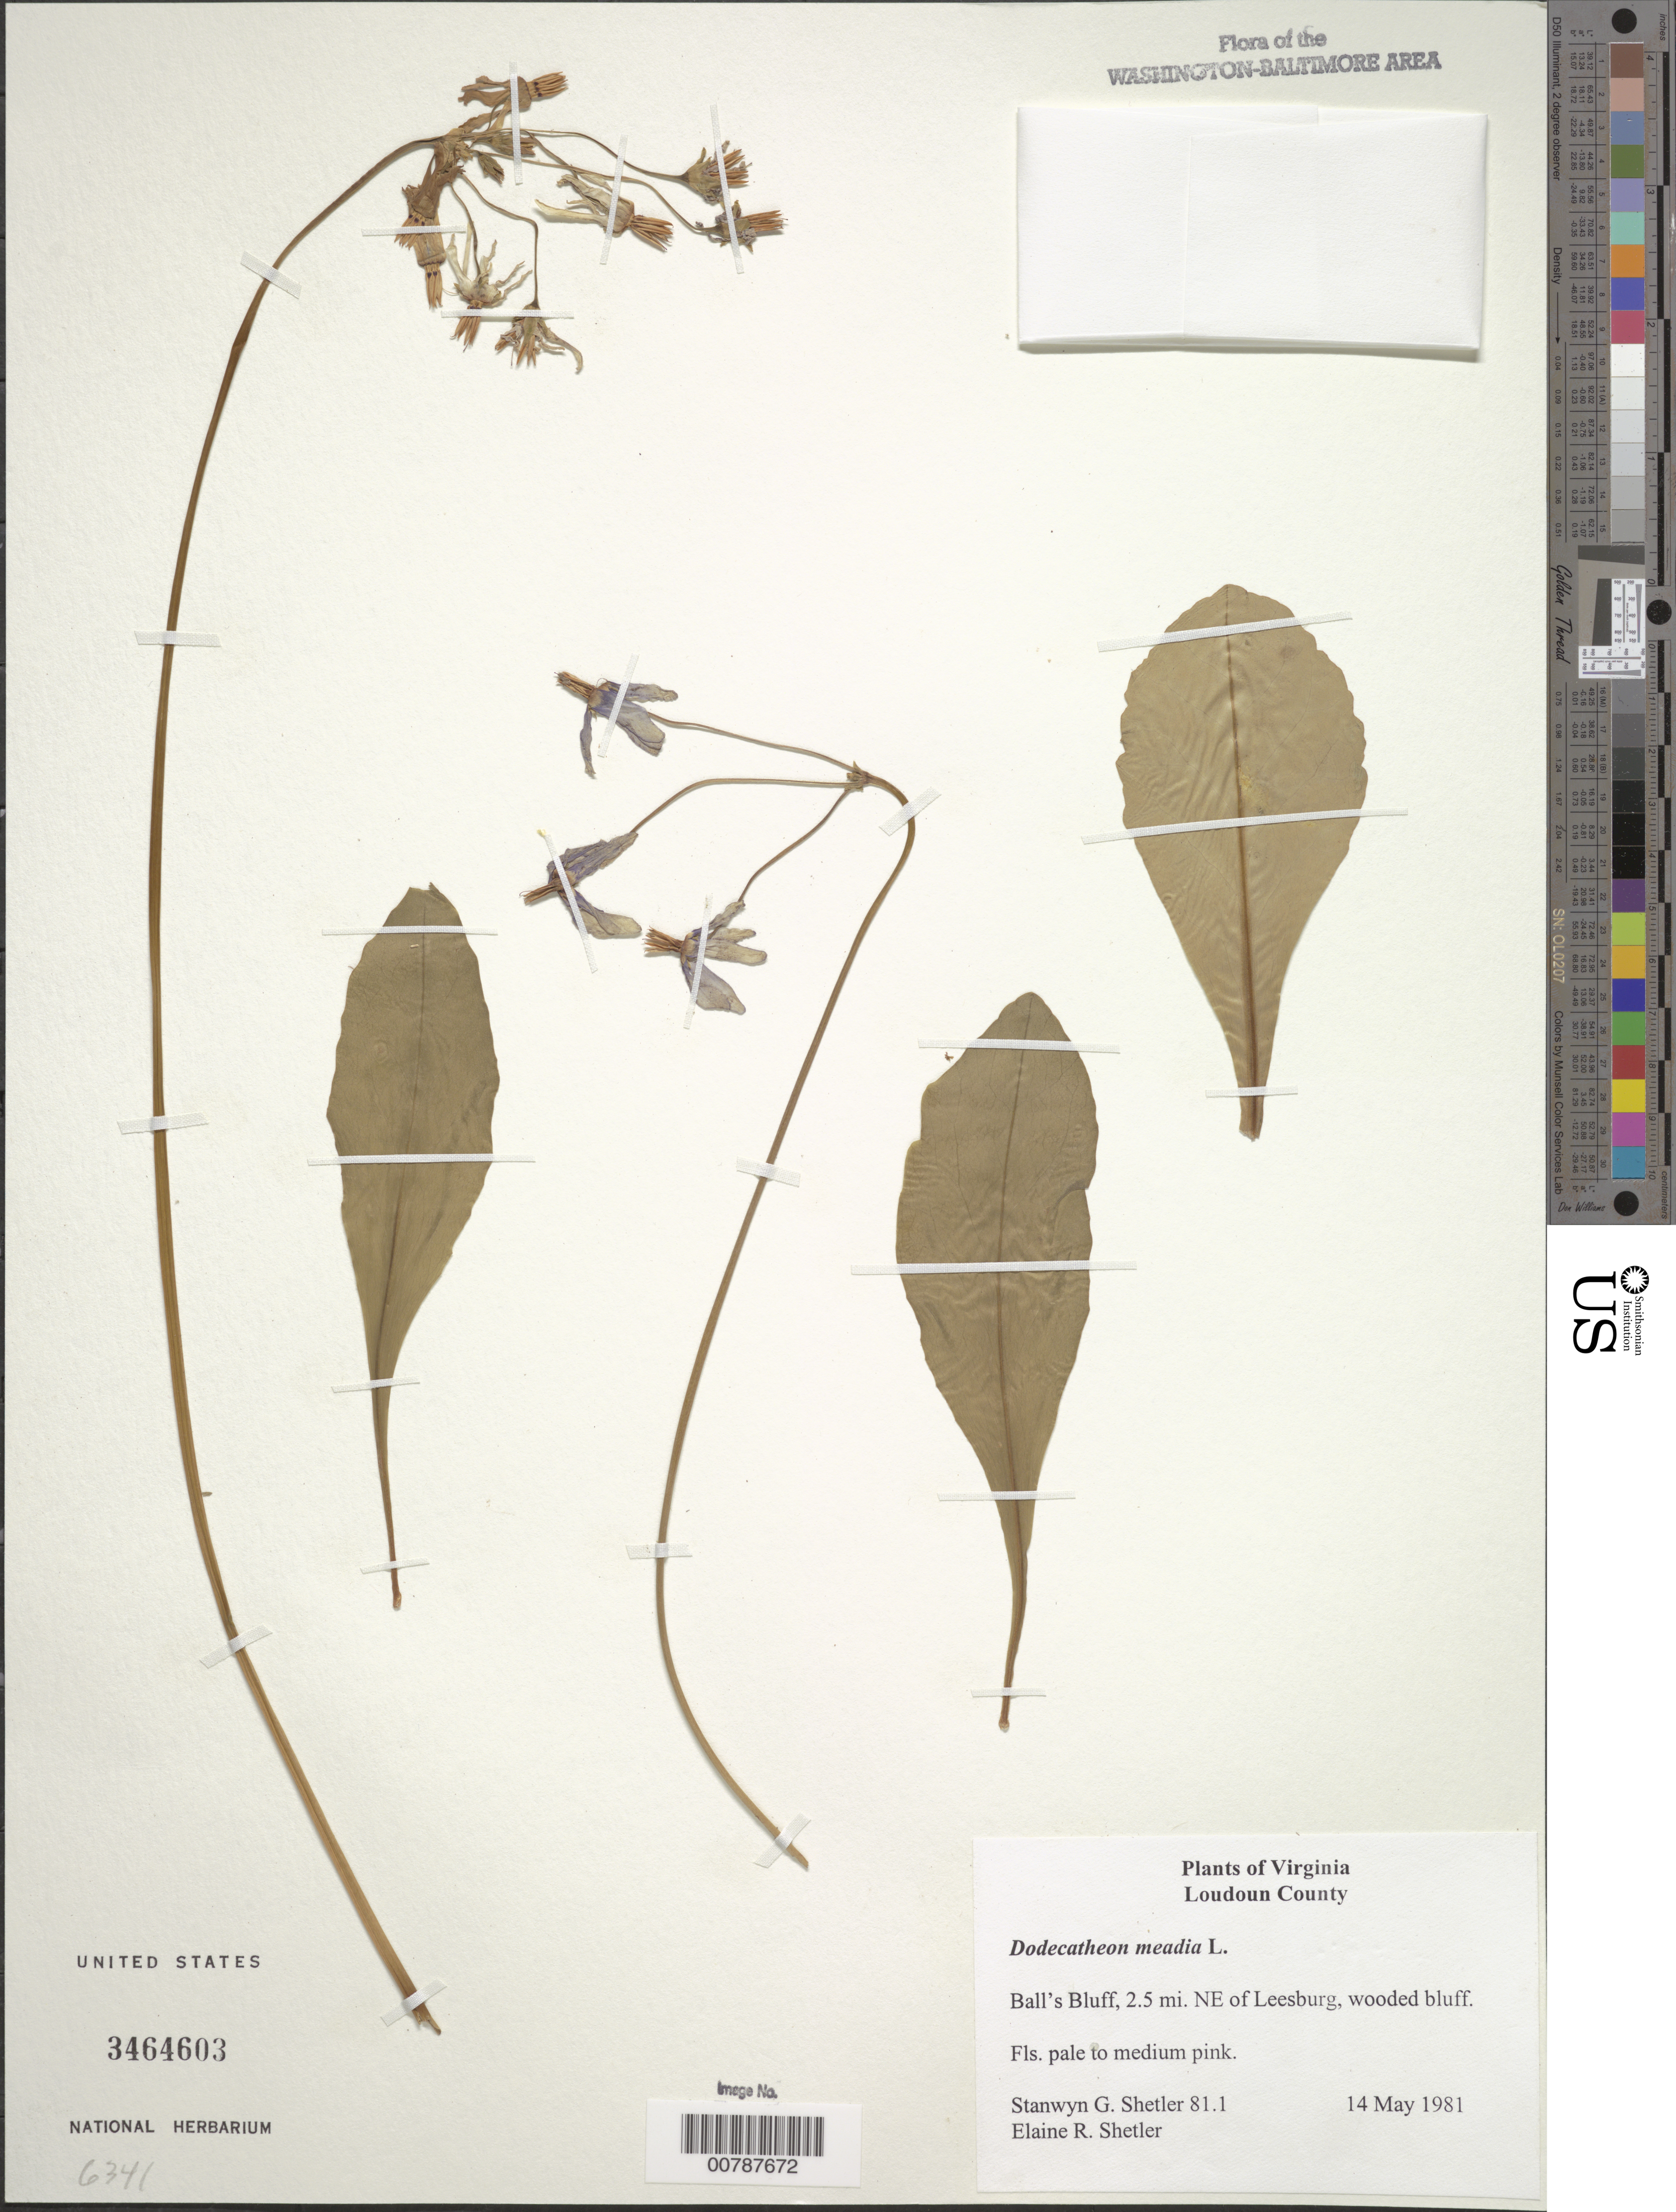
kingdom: Plantae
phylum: Tracheophyta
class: Magnoliopsida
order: Ericales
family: Primulaceae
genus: Primula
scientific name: Primula meadia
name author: (L.) A.R. Mast & Reveal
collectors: S. Shetler & E. R. Shetler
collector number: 81.1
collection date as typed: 14 May 1981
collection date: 1981-05-14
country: United States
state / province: Virginia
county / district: Loudoun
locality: Ball's Bluff, 2.5 mi. NE of Leesburg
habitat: Wooded bluff.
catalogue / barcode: US 3464603